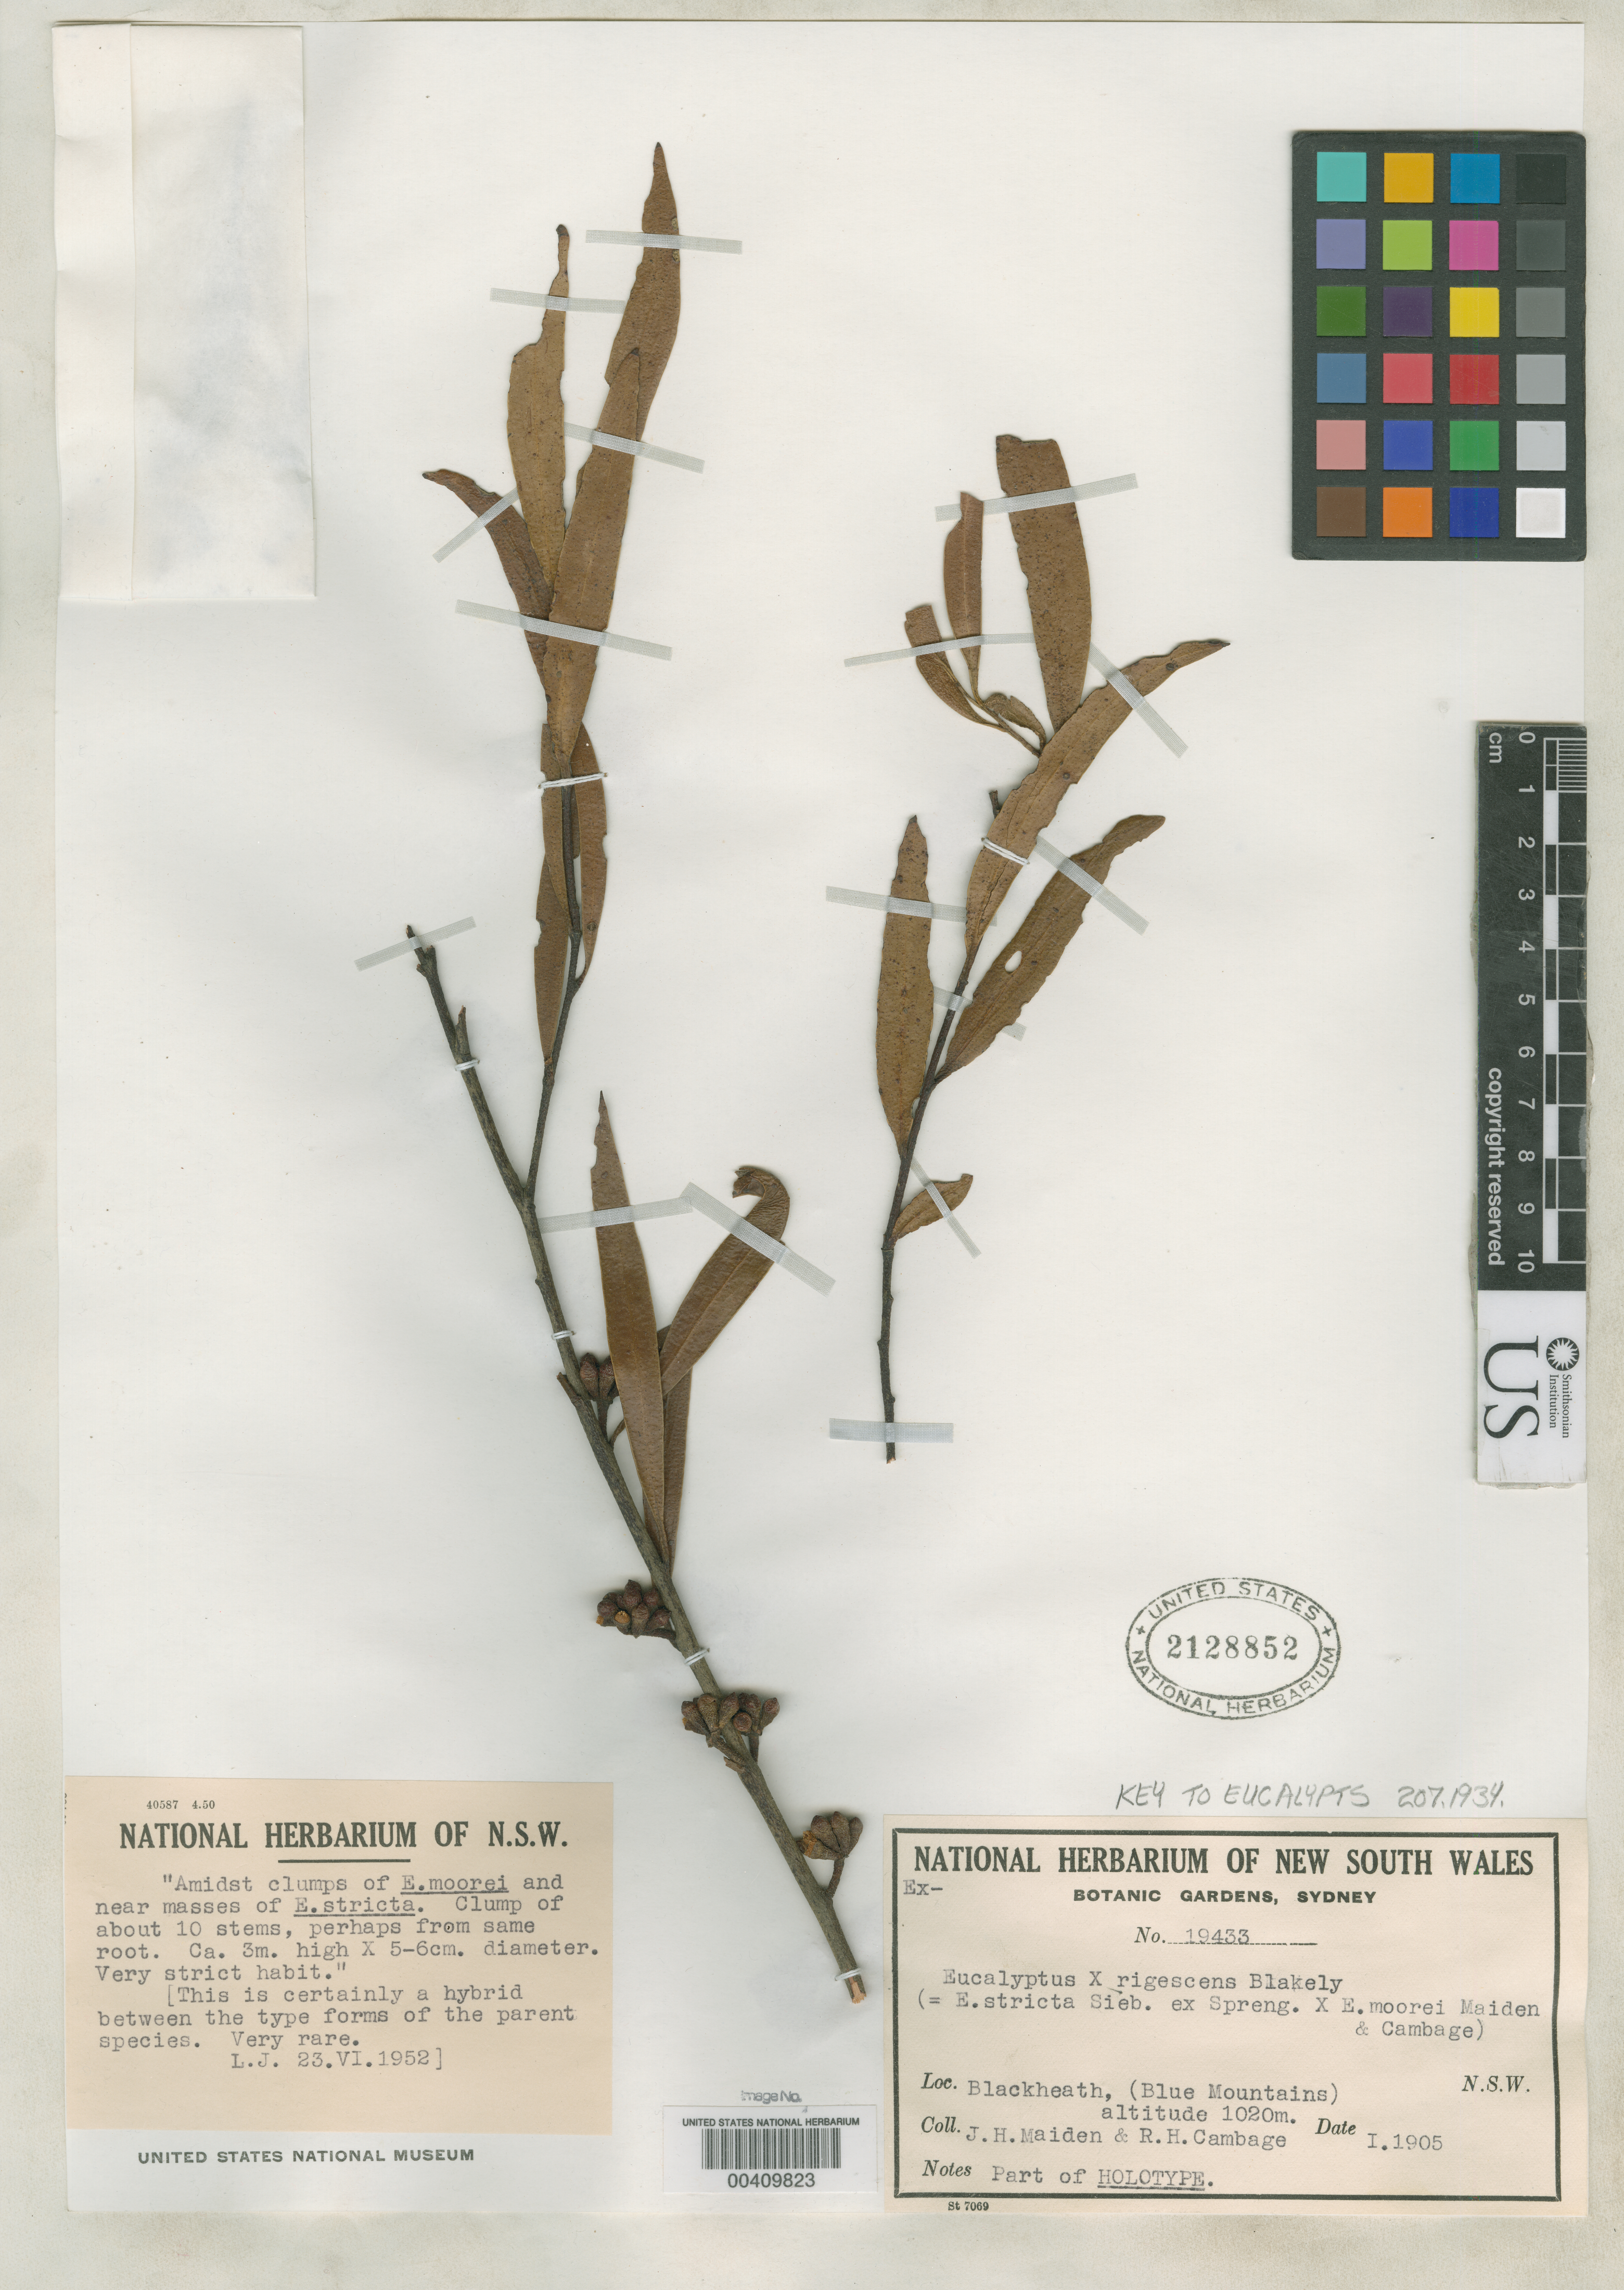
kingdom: Plantae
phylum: Tracheophyta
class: Magnoliopsida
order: Myrtales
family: Myrtaceae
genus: Eucalyptus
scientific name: Eucalyptus x rigescens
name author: Blakely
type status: Possible Isotype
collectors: J. Maiden & R. Cambage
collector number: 19433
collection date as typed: Jan 1905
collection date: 1905-01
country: Australia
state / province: New South Wales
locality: Blackheath, Blue Mountains.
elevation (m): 1020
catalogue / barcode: US 2128852